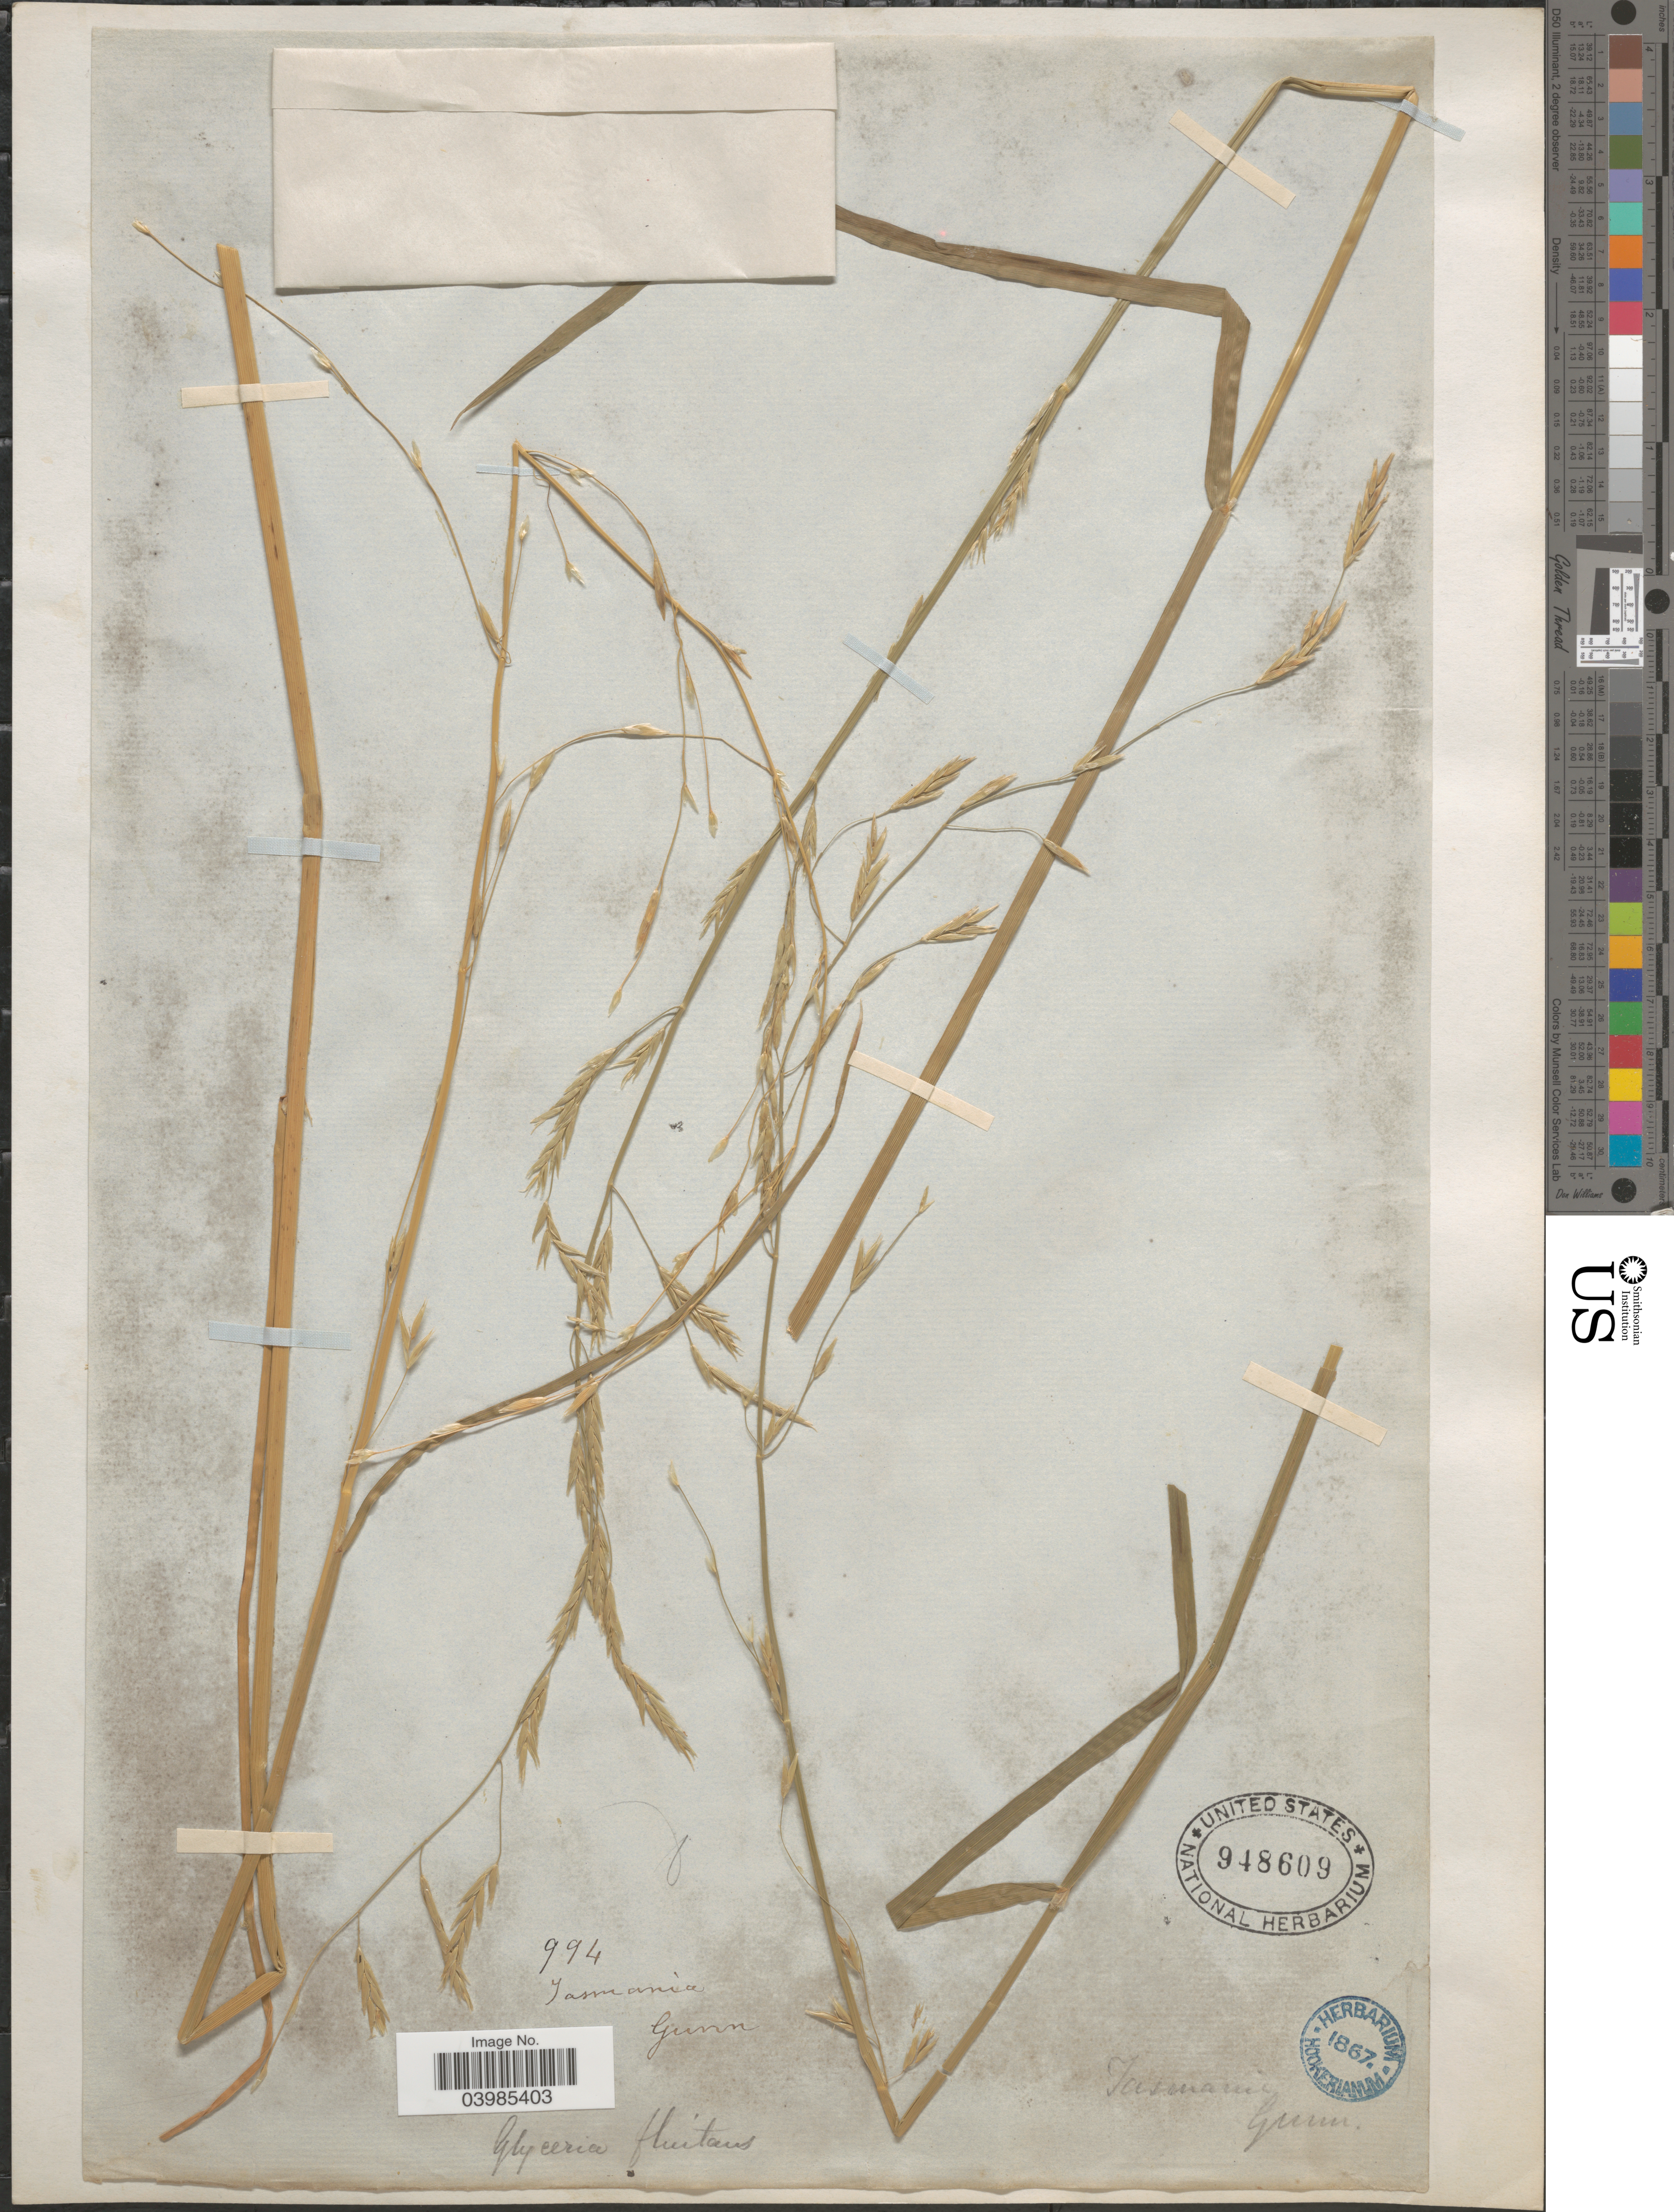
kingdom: Plantae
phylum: Tracheophyta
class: Liliopsida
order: Poales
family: Poaceae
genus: Glyceria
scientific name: Glyceria fluitans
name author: (L.) R. Br.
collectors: -. Gunn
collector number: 994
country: Australia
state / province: Tasmania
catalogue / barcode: US 948609